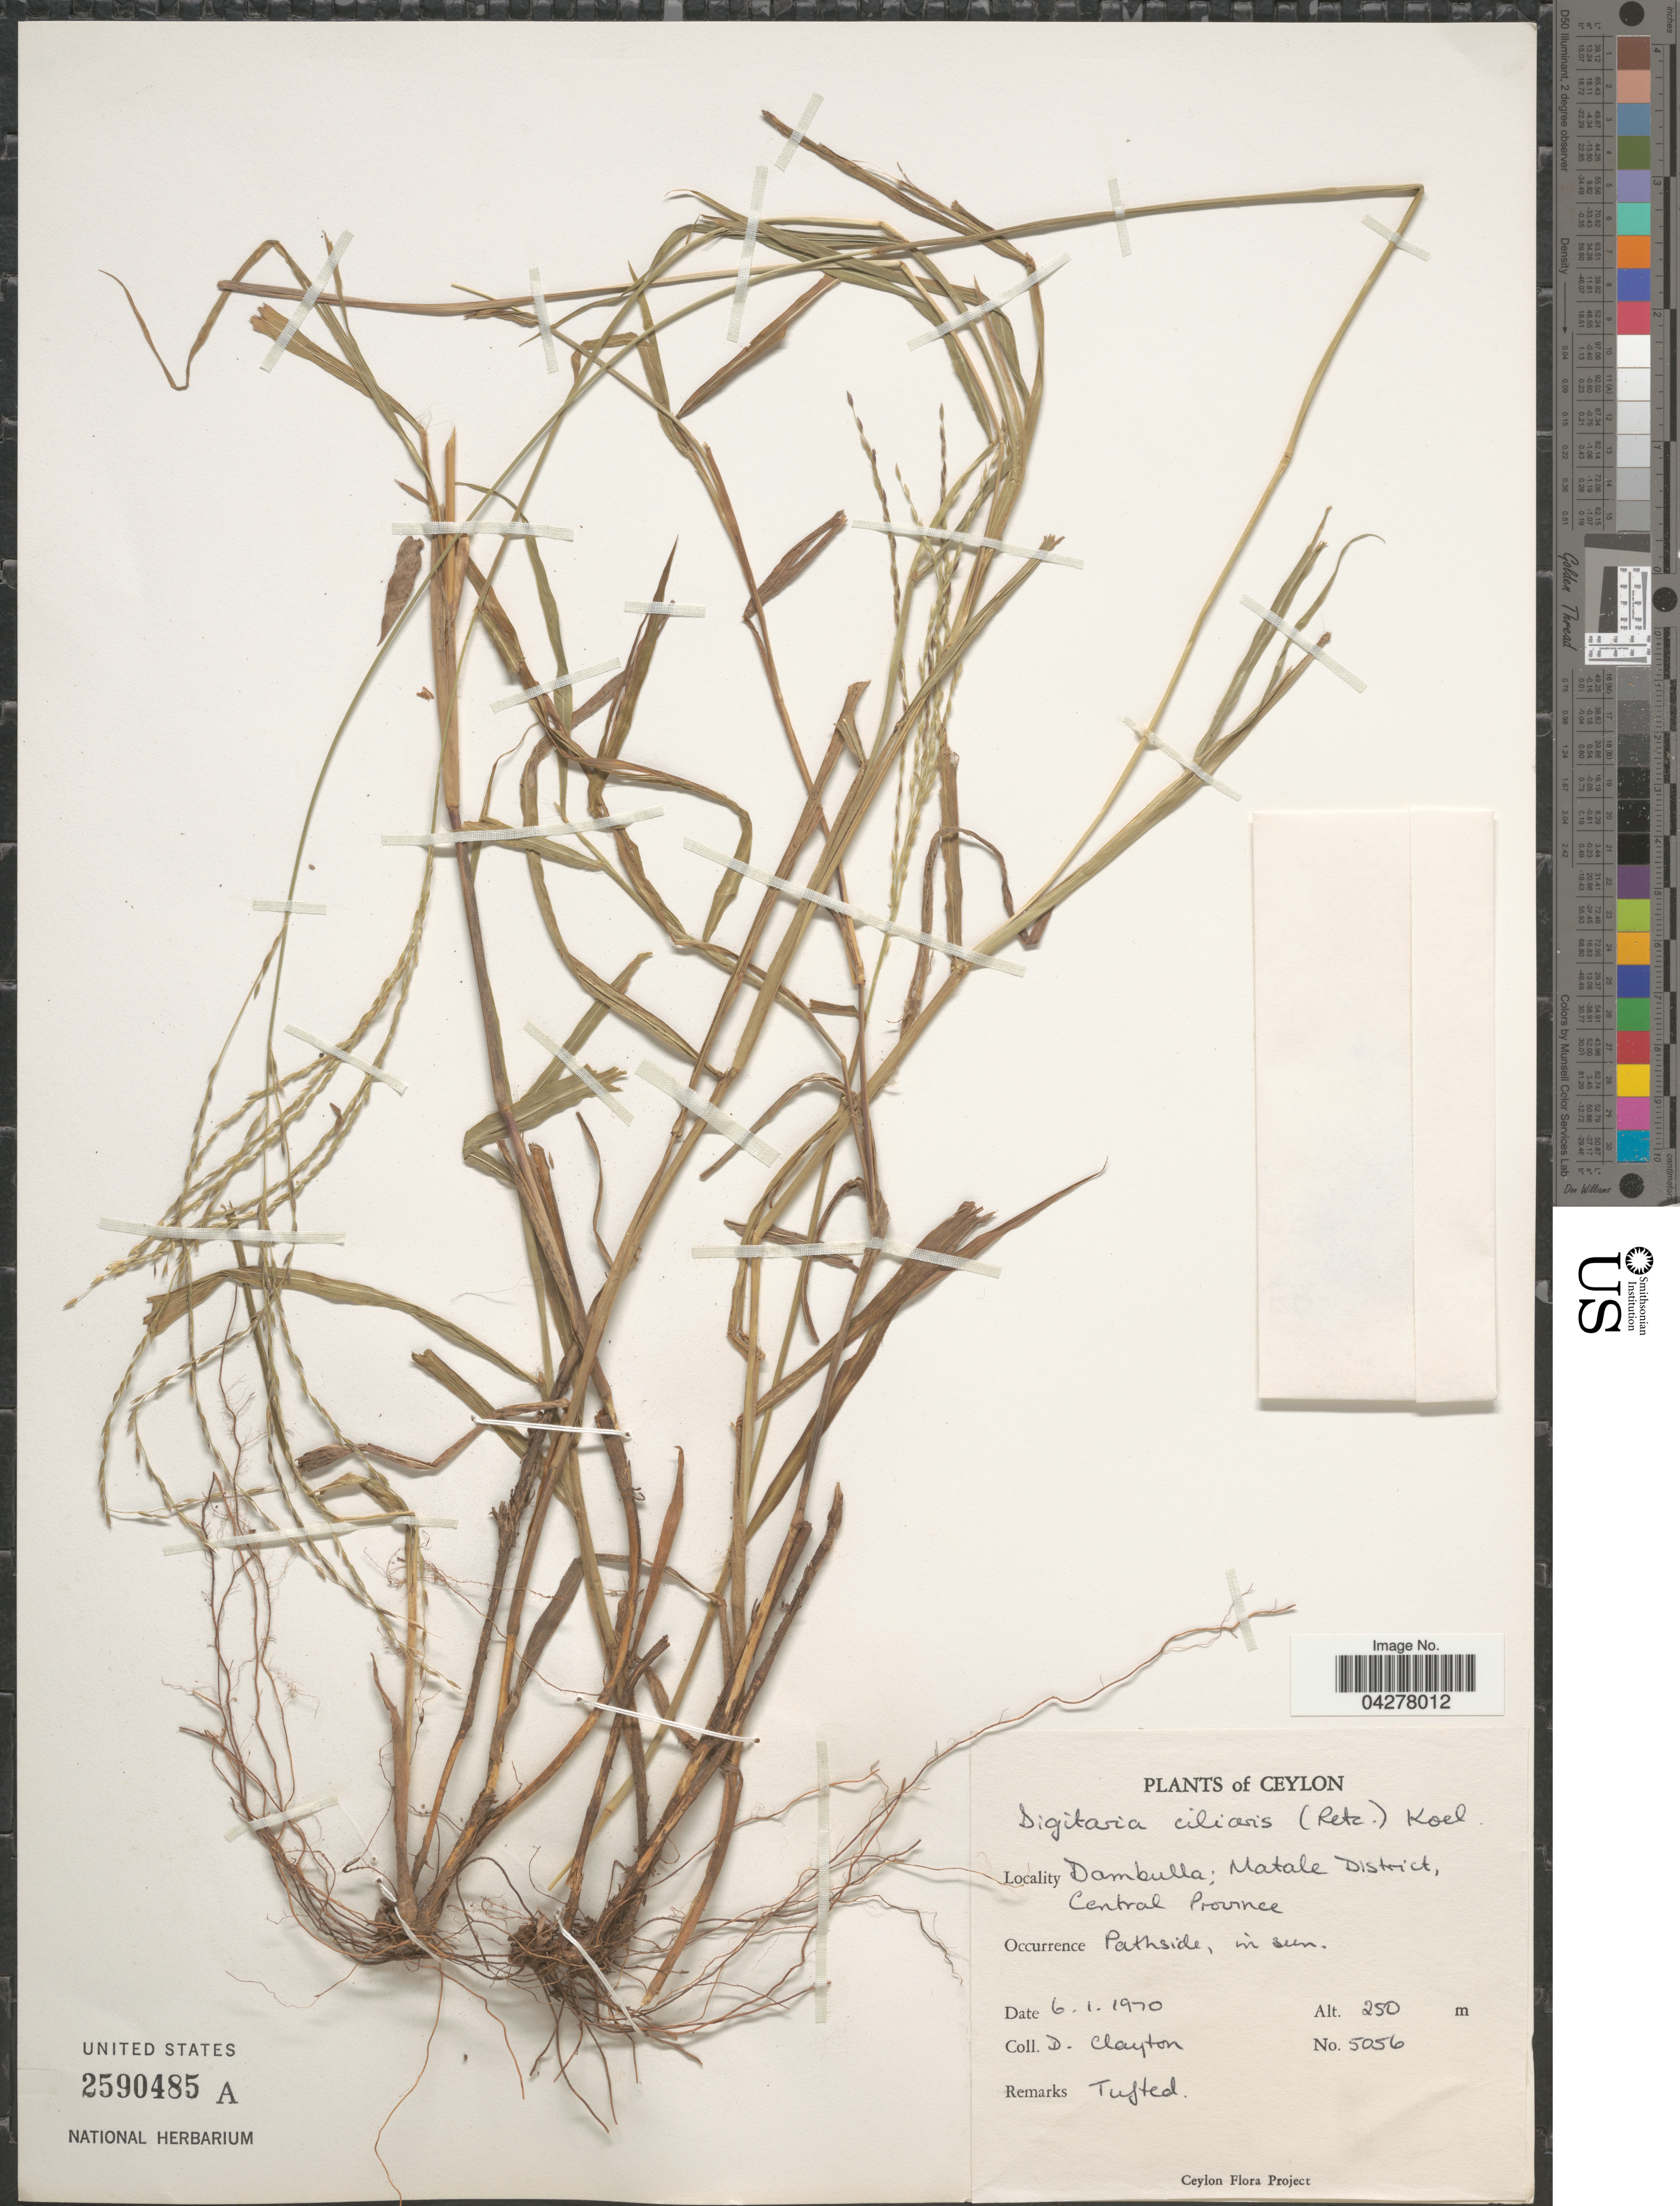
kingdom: Plantae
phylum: Tracheophyta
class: Liliopsida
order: Poales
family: Poaceae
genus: Digitaria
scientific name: Digitaria ciliaris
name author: (Retz.) Koeler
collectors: D. Clayton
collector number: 5056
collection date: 1970-01-06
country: Sri Lanka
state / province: Central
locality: Ceylon. Dambulla: Matale District. Pathside, in sun.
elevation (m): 250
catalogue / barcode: US 2590485A